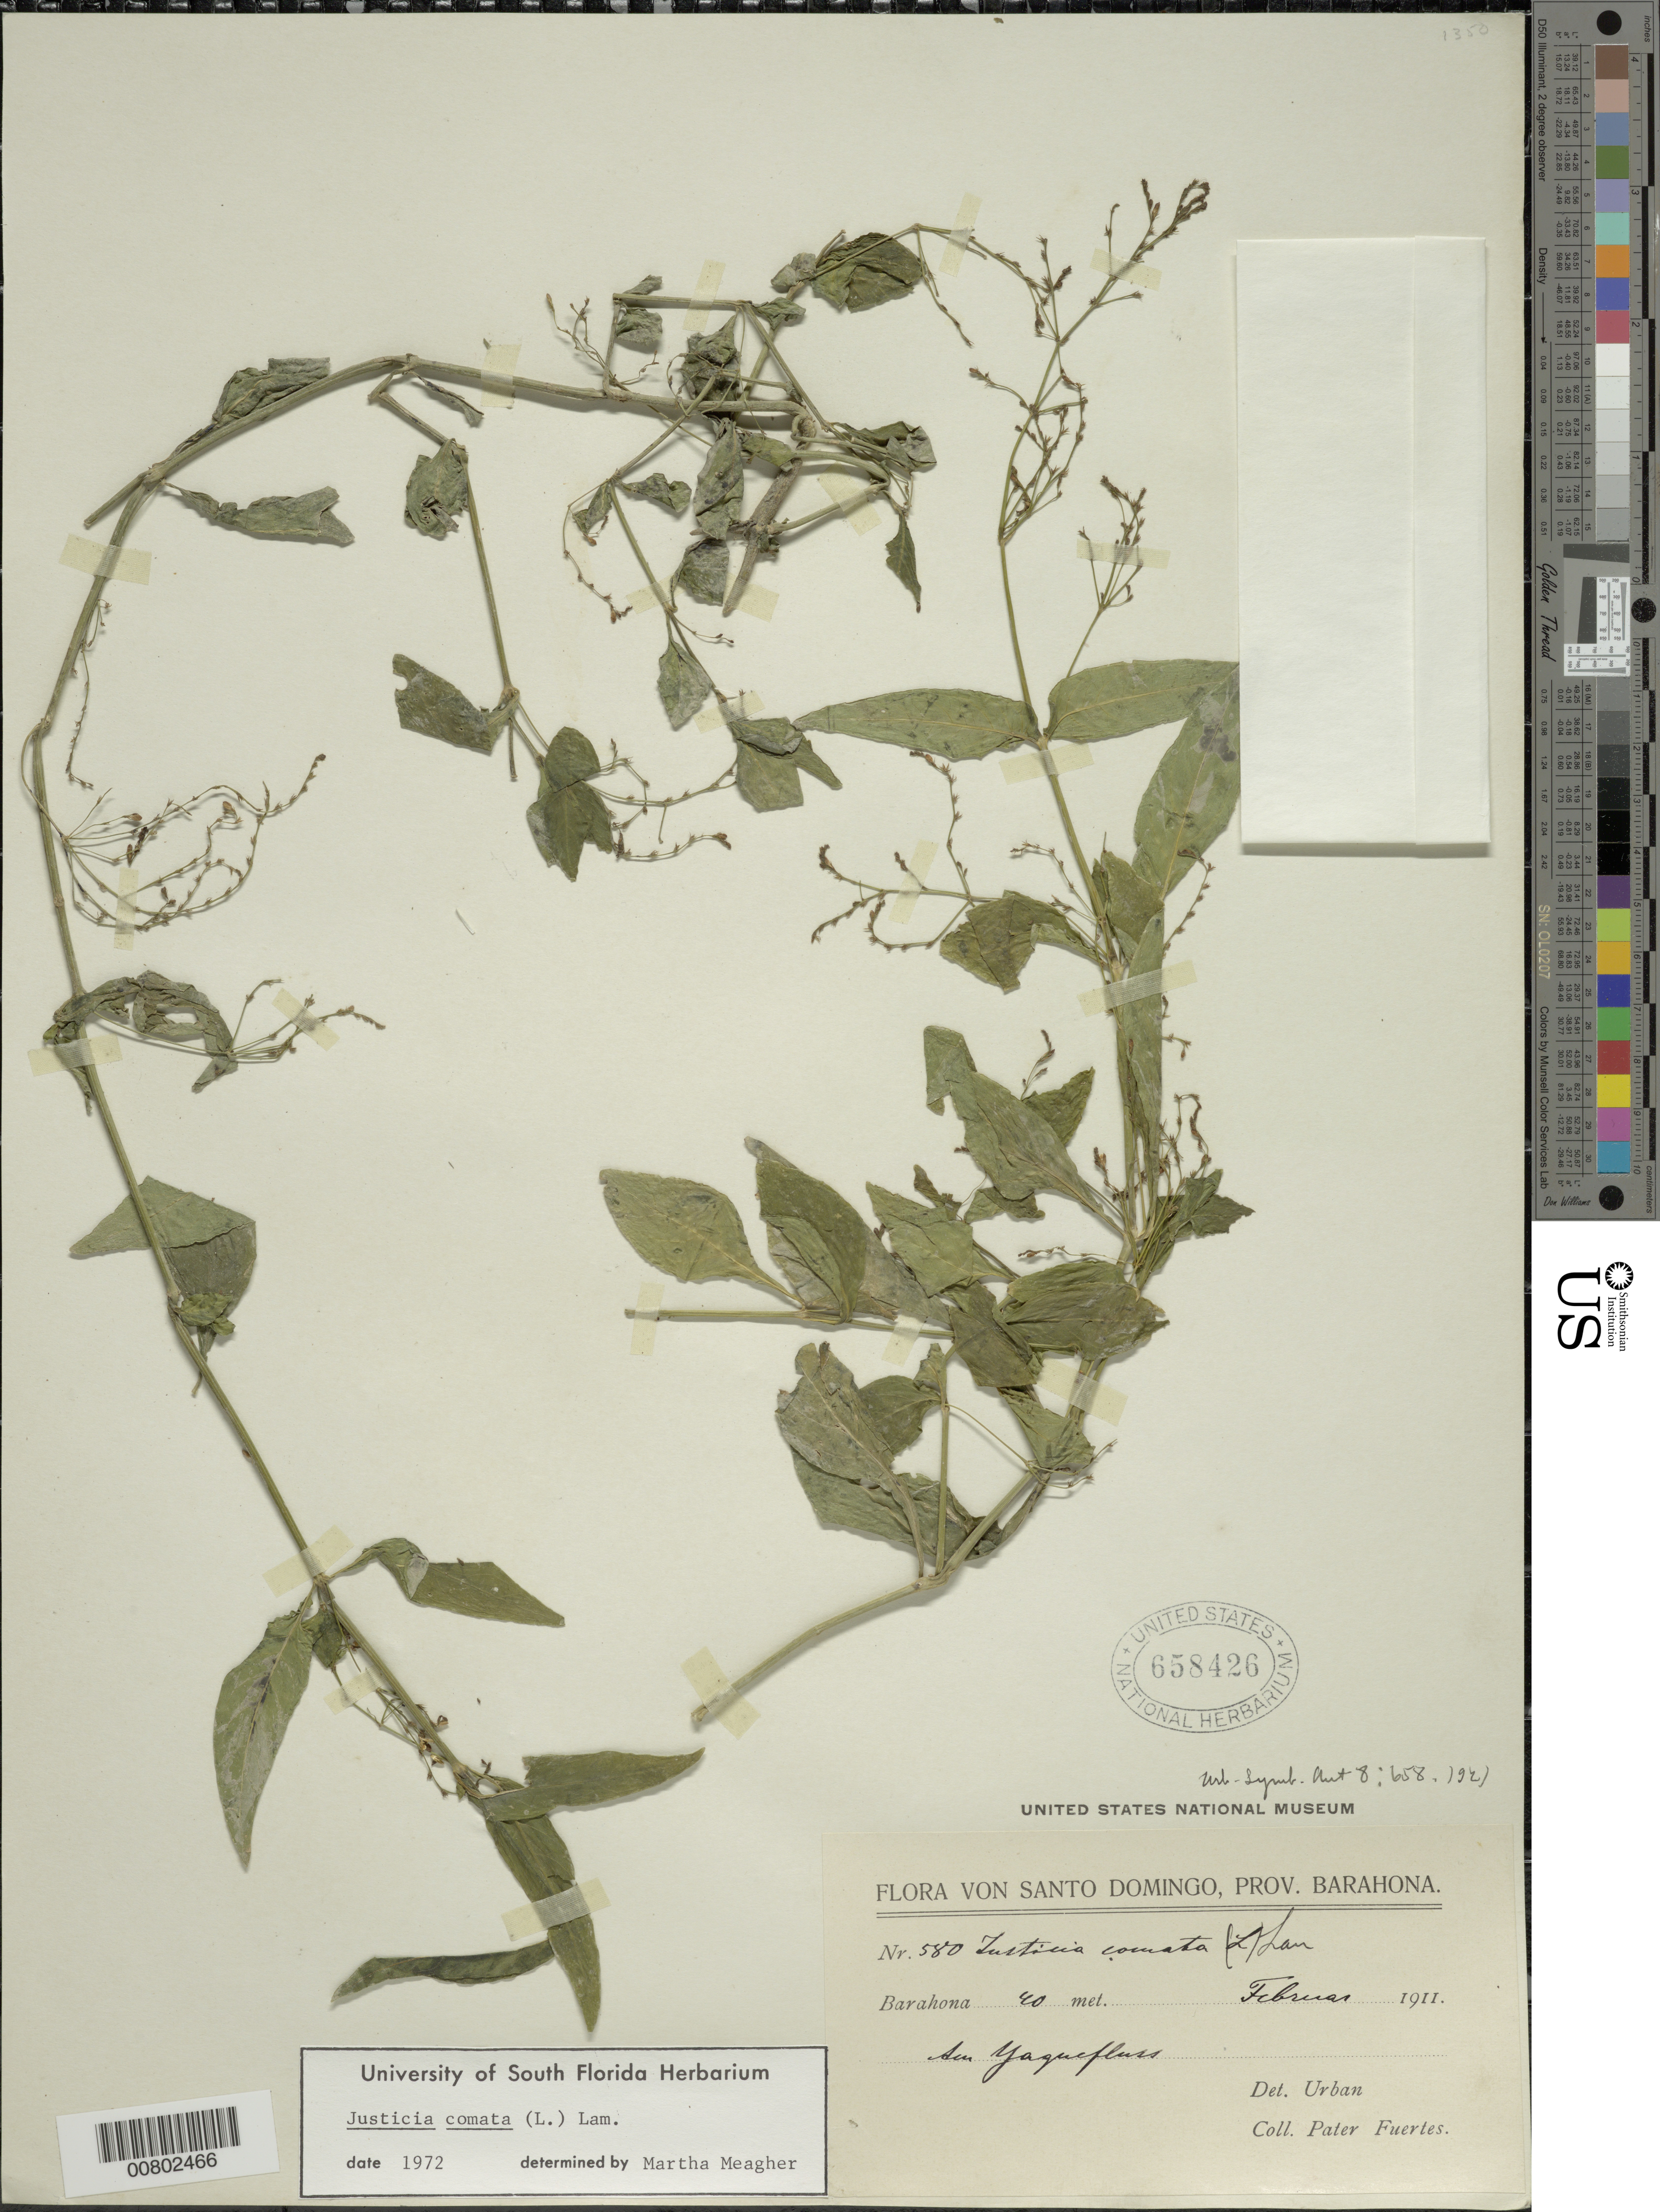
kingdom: Plantae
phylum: Tracheophyta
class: Magnoliopsida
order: Lamiales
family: Acanthaceae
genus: Justicia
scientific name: Justicia comata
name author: (L.) Lam.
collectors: M. D. Fuertes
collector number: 580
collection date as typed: Feb 1911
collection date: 1911-02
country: Dominican Republic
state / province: Barahona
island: Hispaniola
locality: In Yaquefluss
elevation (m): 40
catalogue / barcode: US 658426